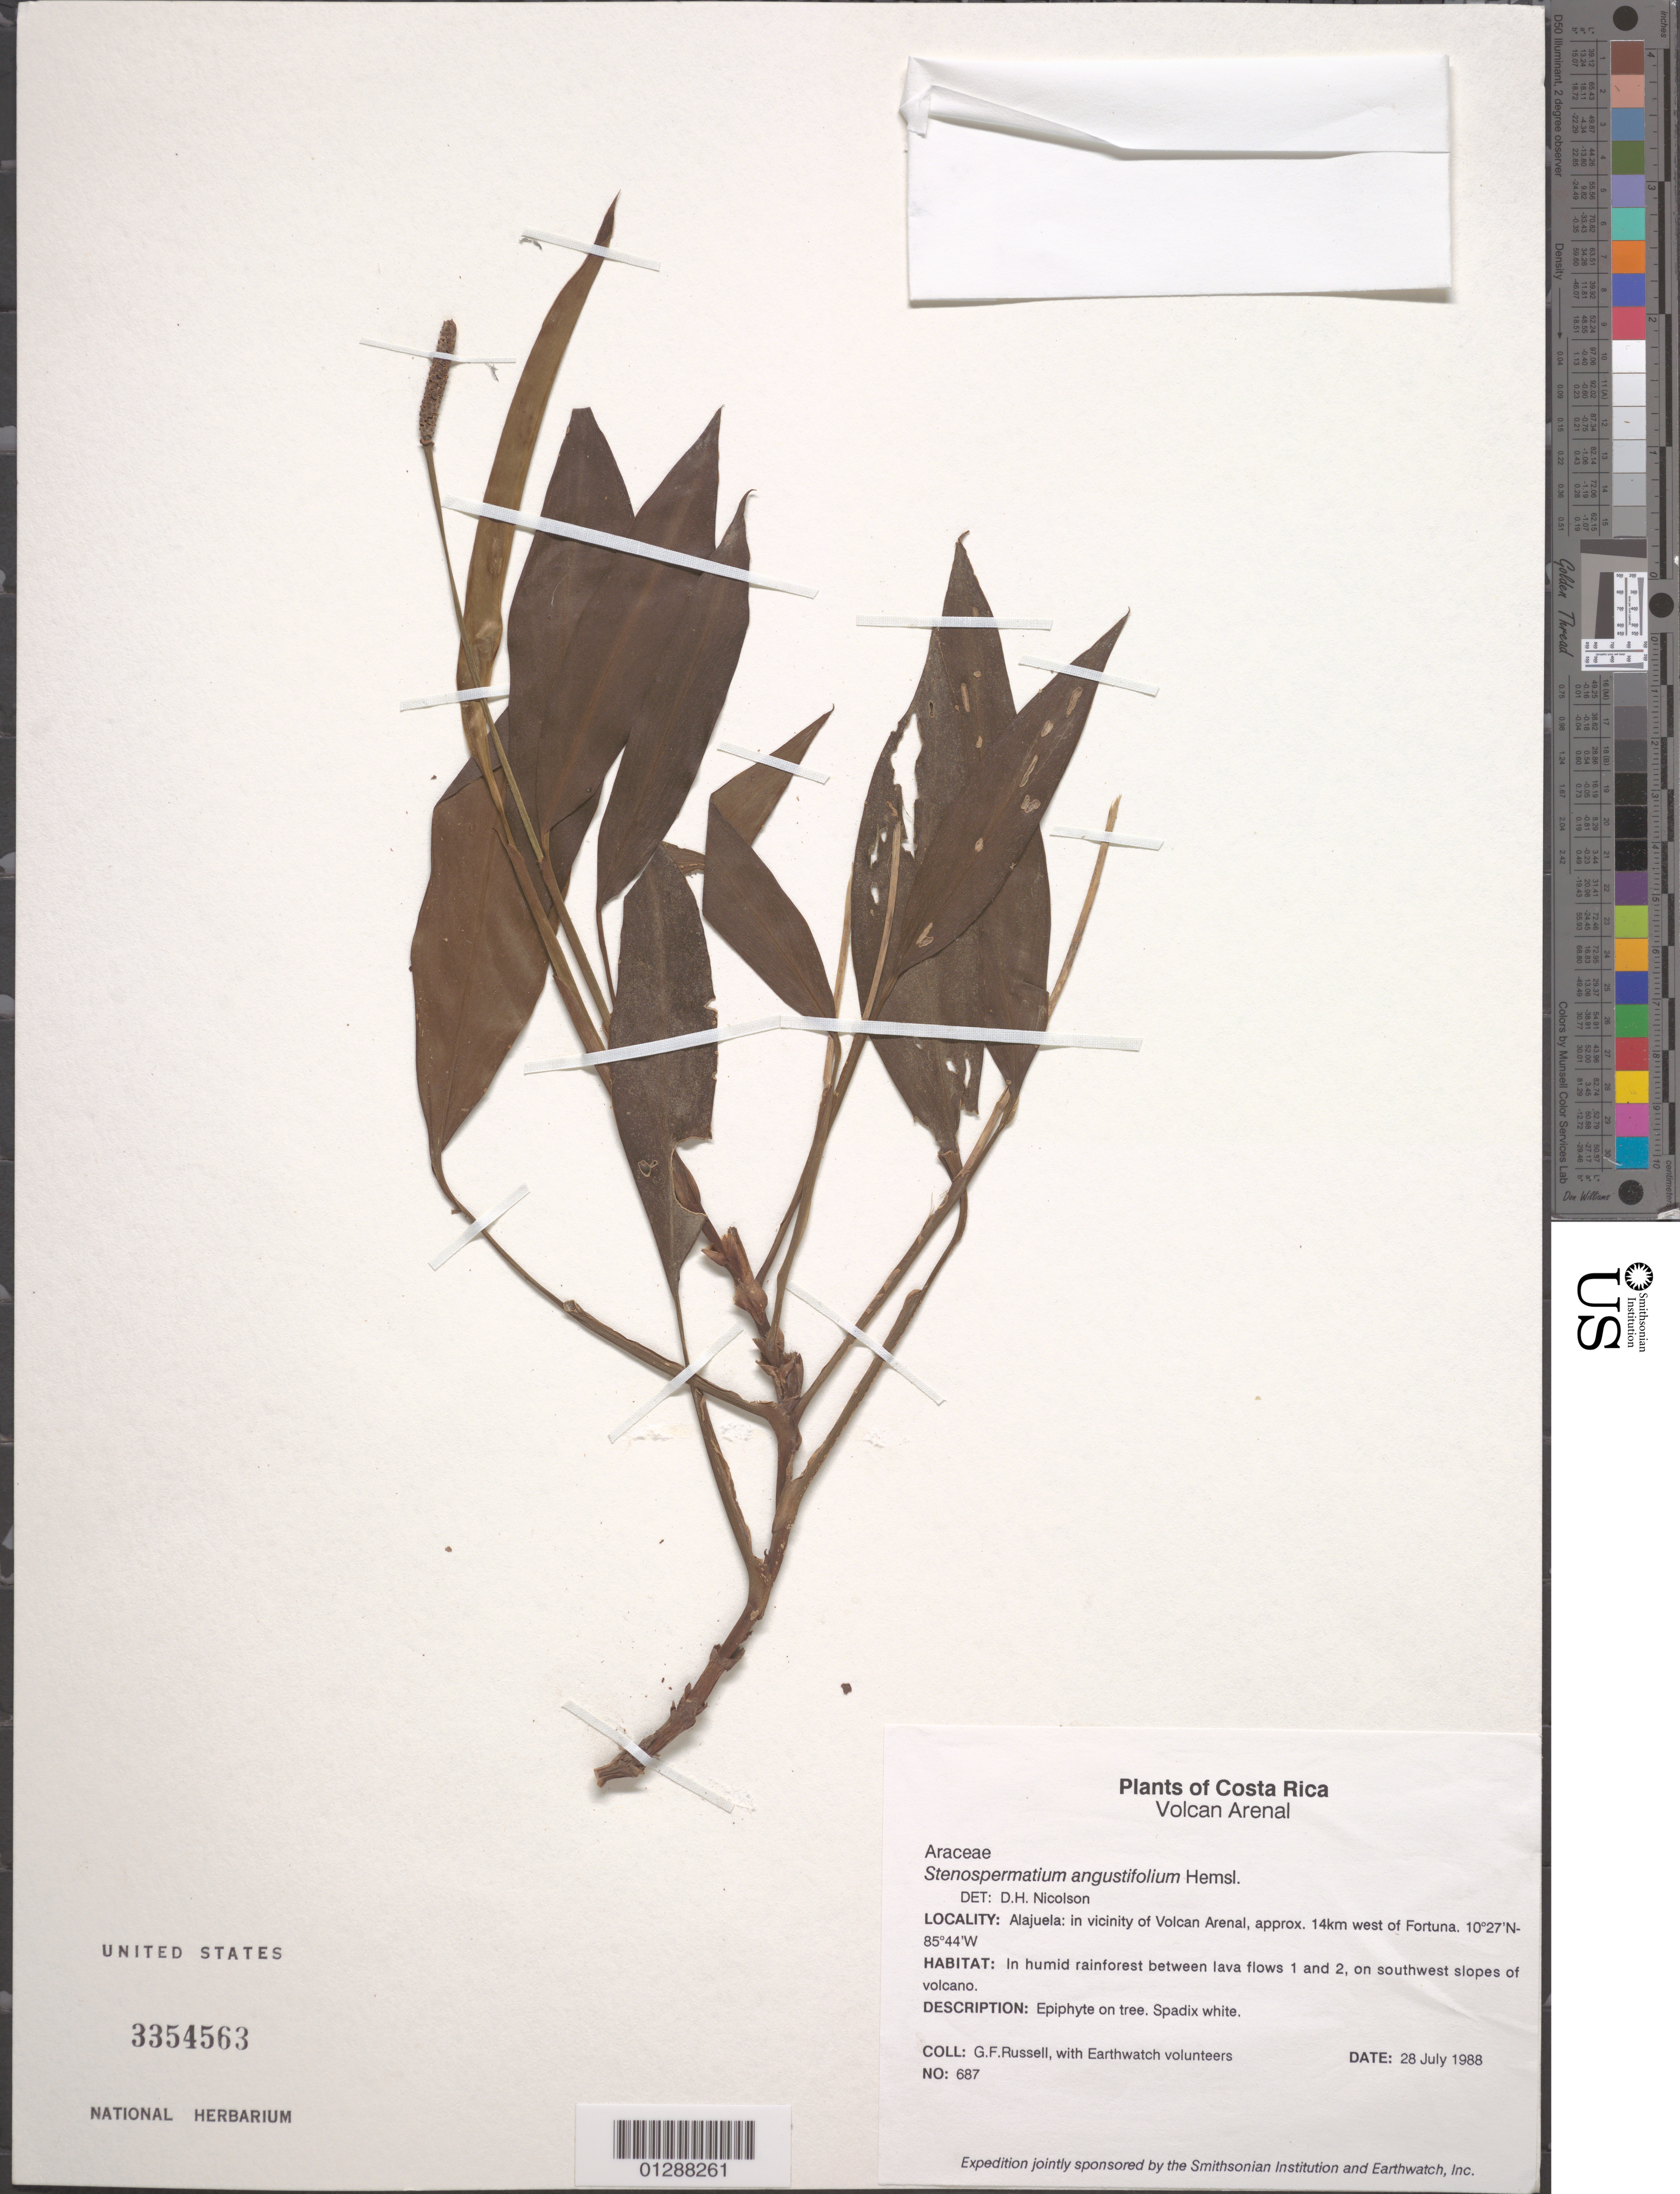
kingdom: Plantae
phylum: Tracheophyta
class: Liliopsida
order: Alismatales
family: Araceae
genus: Stenospermation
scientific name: Stenospermation angustifolium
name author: Hemsl.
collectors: G. Russell & Earthwatch Volunteers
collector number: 687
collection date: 1988-07-28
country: Costa Rica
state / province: Alajuela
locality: Volcan Arenal. In vicinity of Volcan Arenal, approx. 14km west of Fortuna. On southwest slopes of volcano.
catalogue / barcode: US 3354563